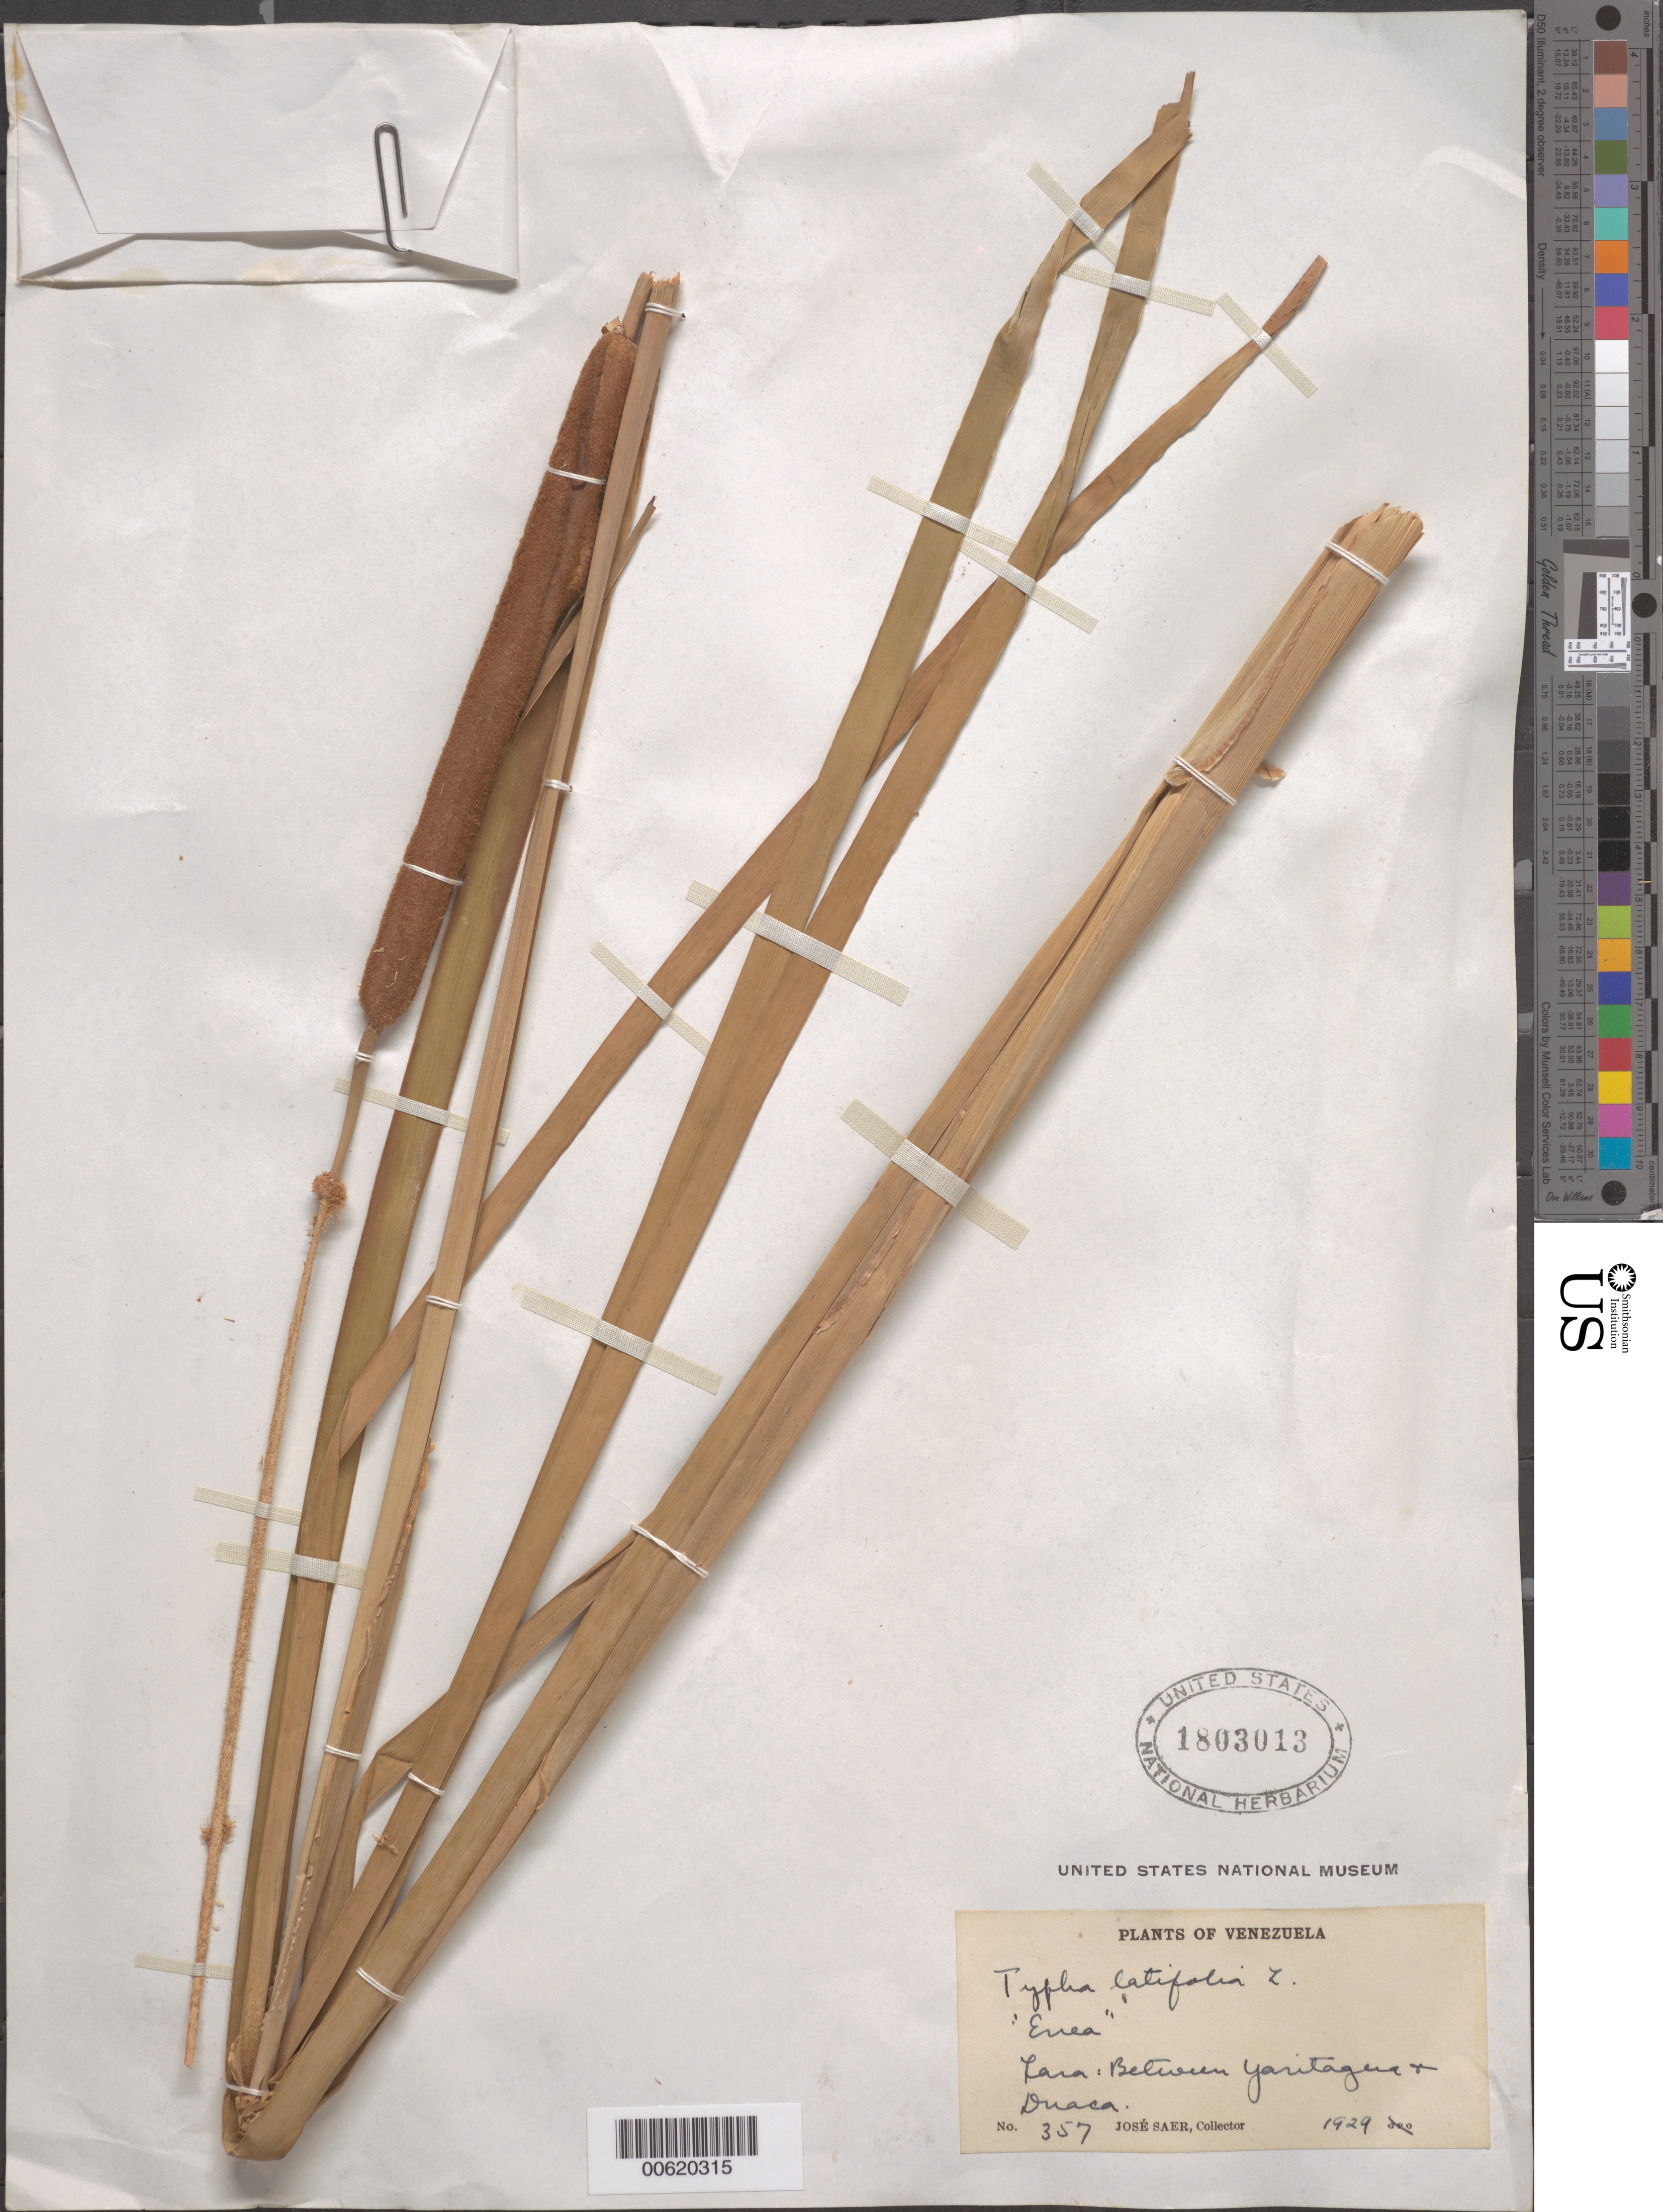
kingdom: Plantae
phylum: Tracheophyta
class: Liliopsida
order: Poales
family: Typhaceae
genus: Typha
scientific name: Typha latifolia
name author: L.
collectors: J. Saer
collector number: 357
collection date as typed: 1929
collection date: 1929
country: Venezuela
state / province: Lara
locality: Between Yaritagua and Duaca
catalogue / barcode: US 1803013